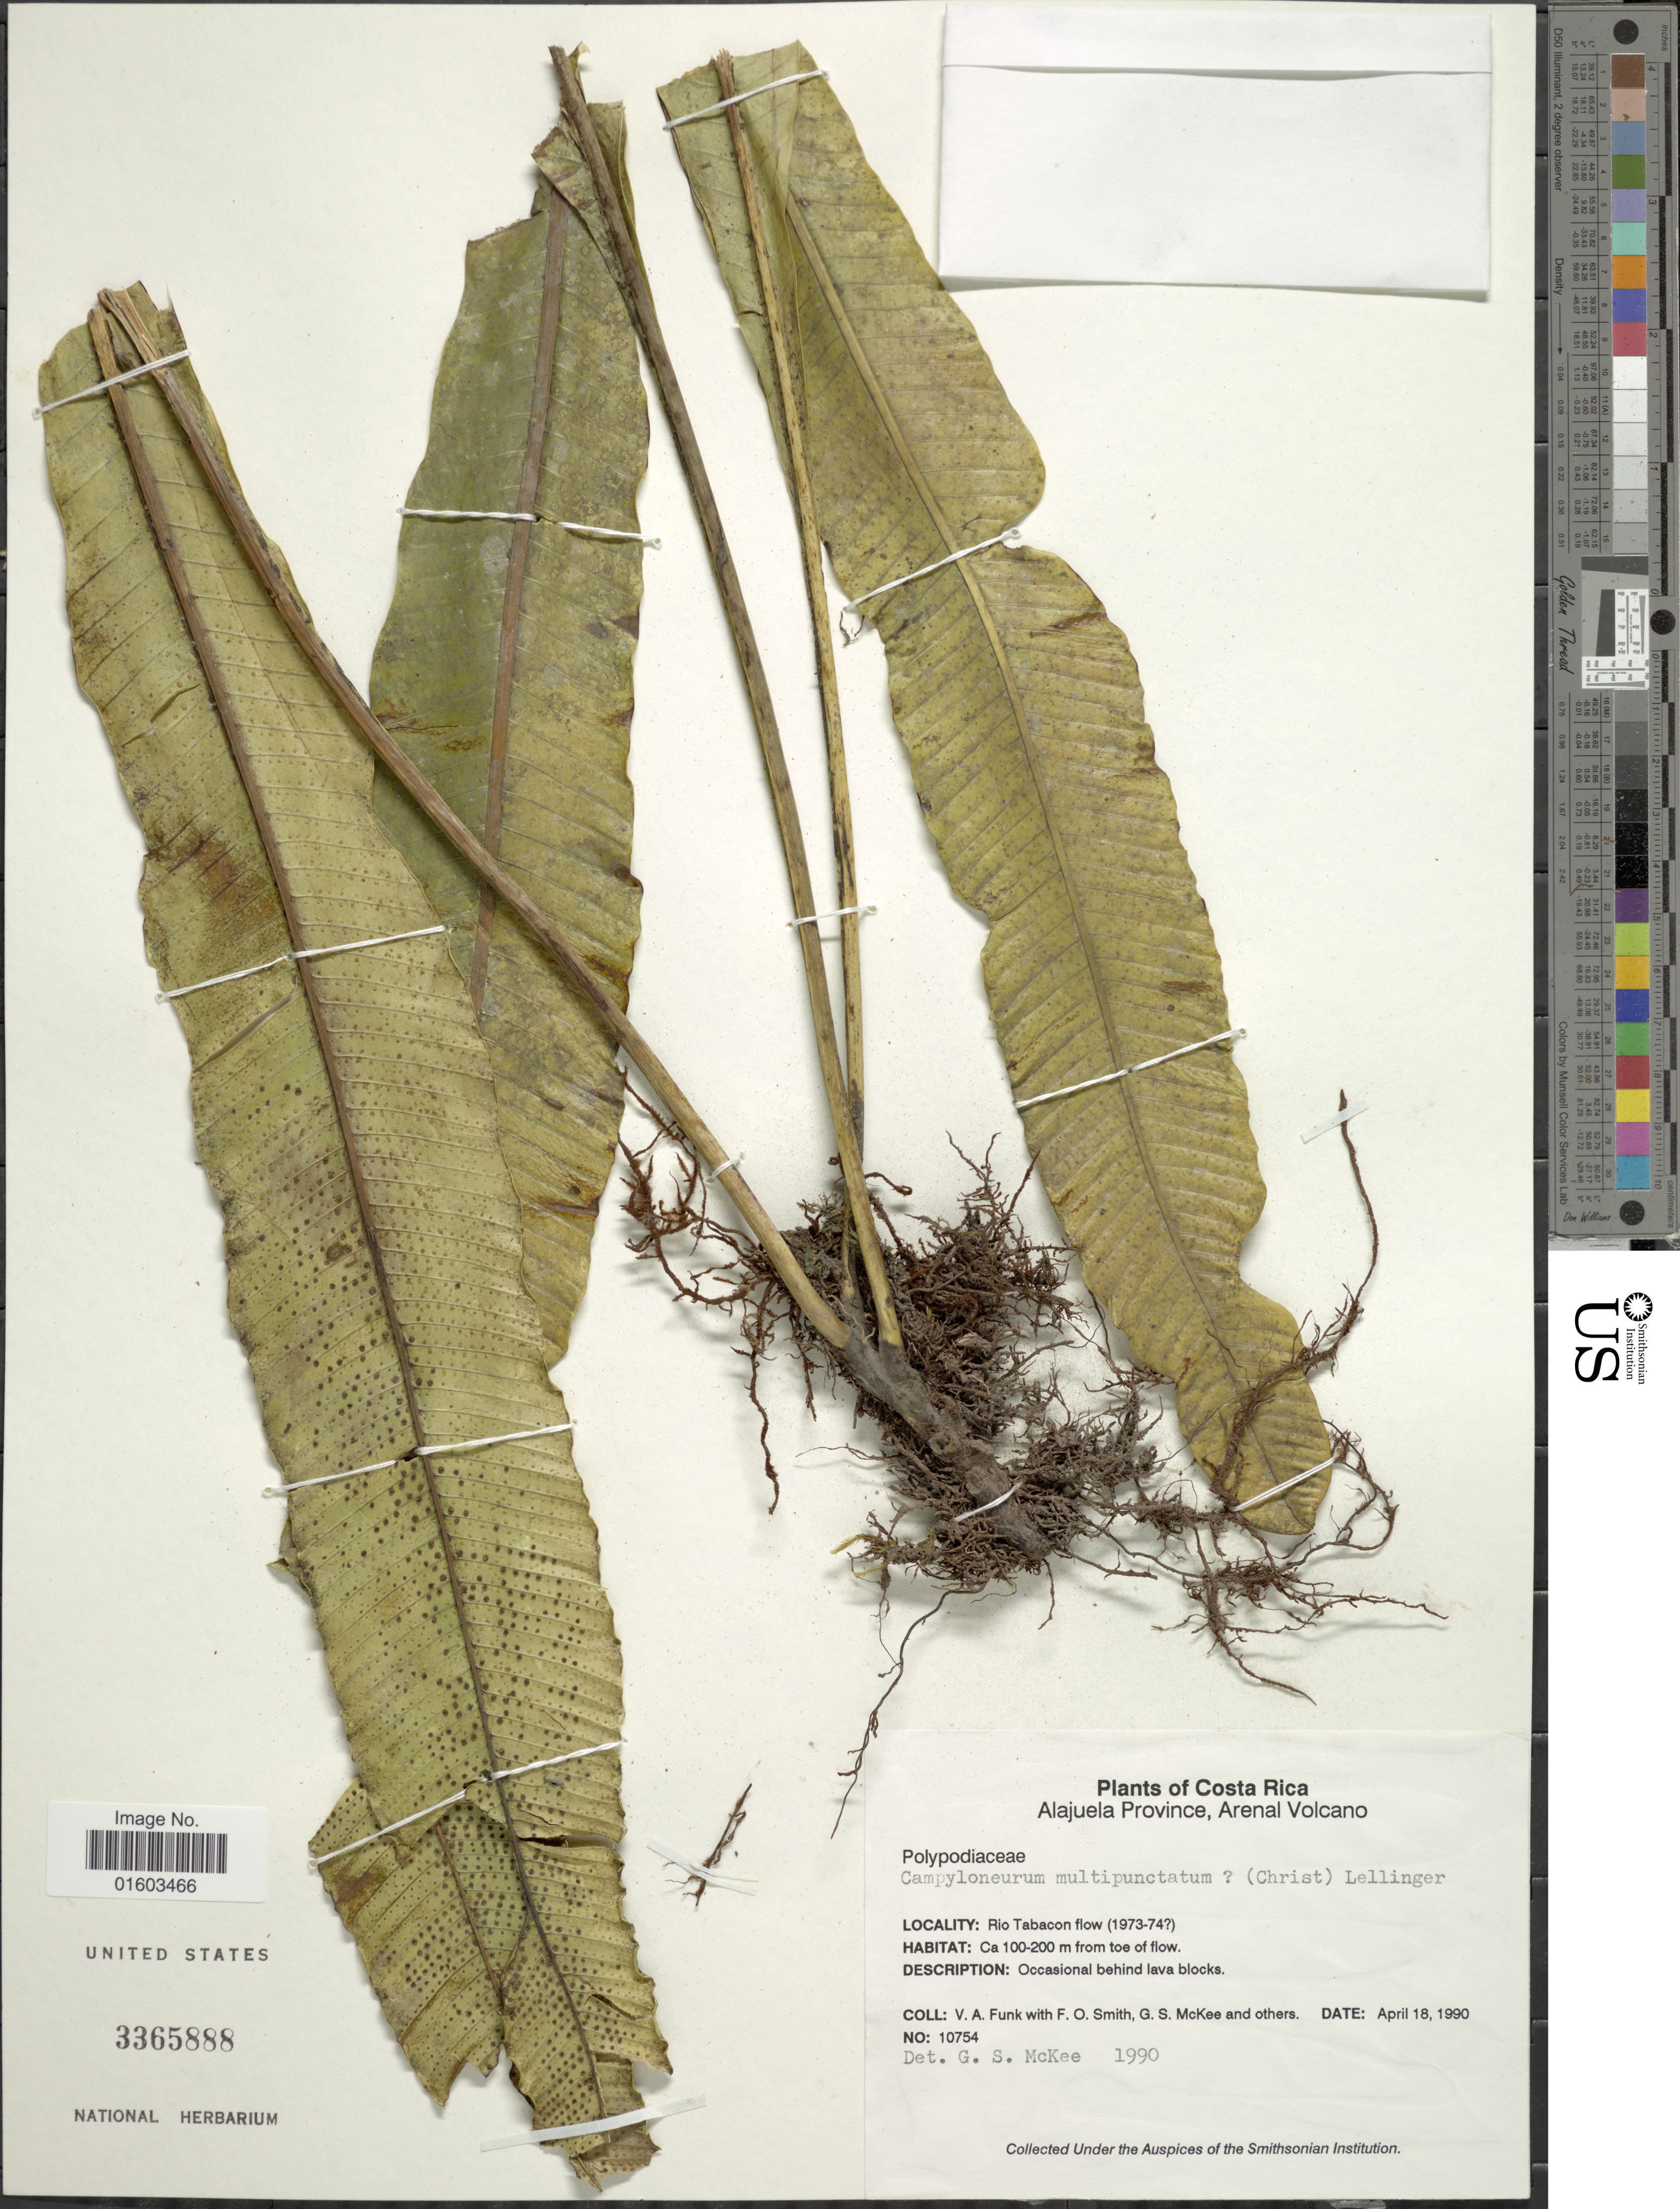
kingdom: Plantae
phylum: Tracheophyta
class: Polypodiopsida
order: Polypodiales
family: Polypodiaceae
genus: Campyloneurum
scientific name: Campyloneurum xalapense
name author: Fée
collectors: V. Funk, F. Smith, G. S. McKee & et al.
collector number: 10754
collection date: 1990-04-18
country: Costa Rica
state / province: Alajuela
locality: Rio Tabacon flow, Alajuela Province, Arenal Volcano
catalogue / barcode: US 3365888